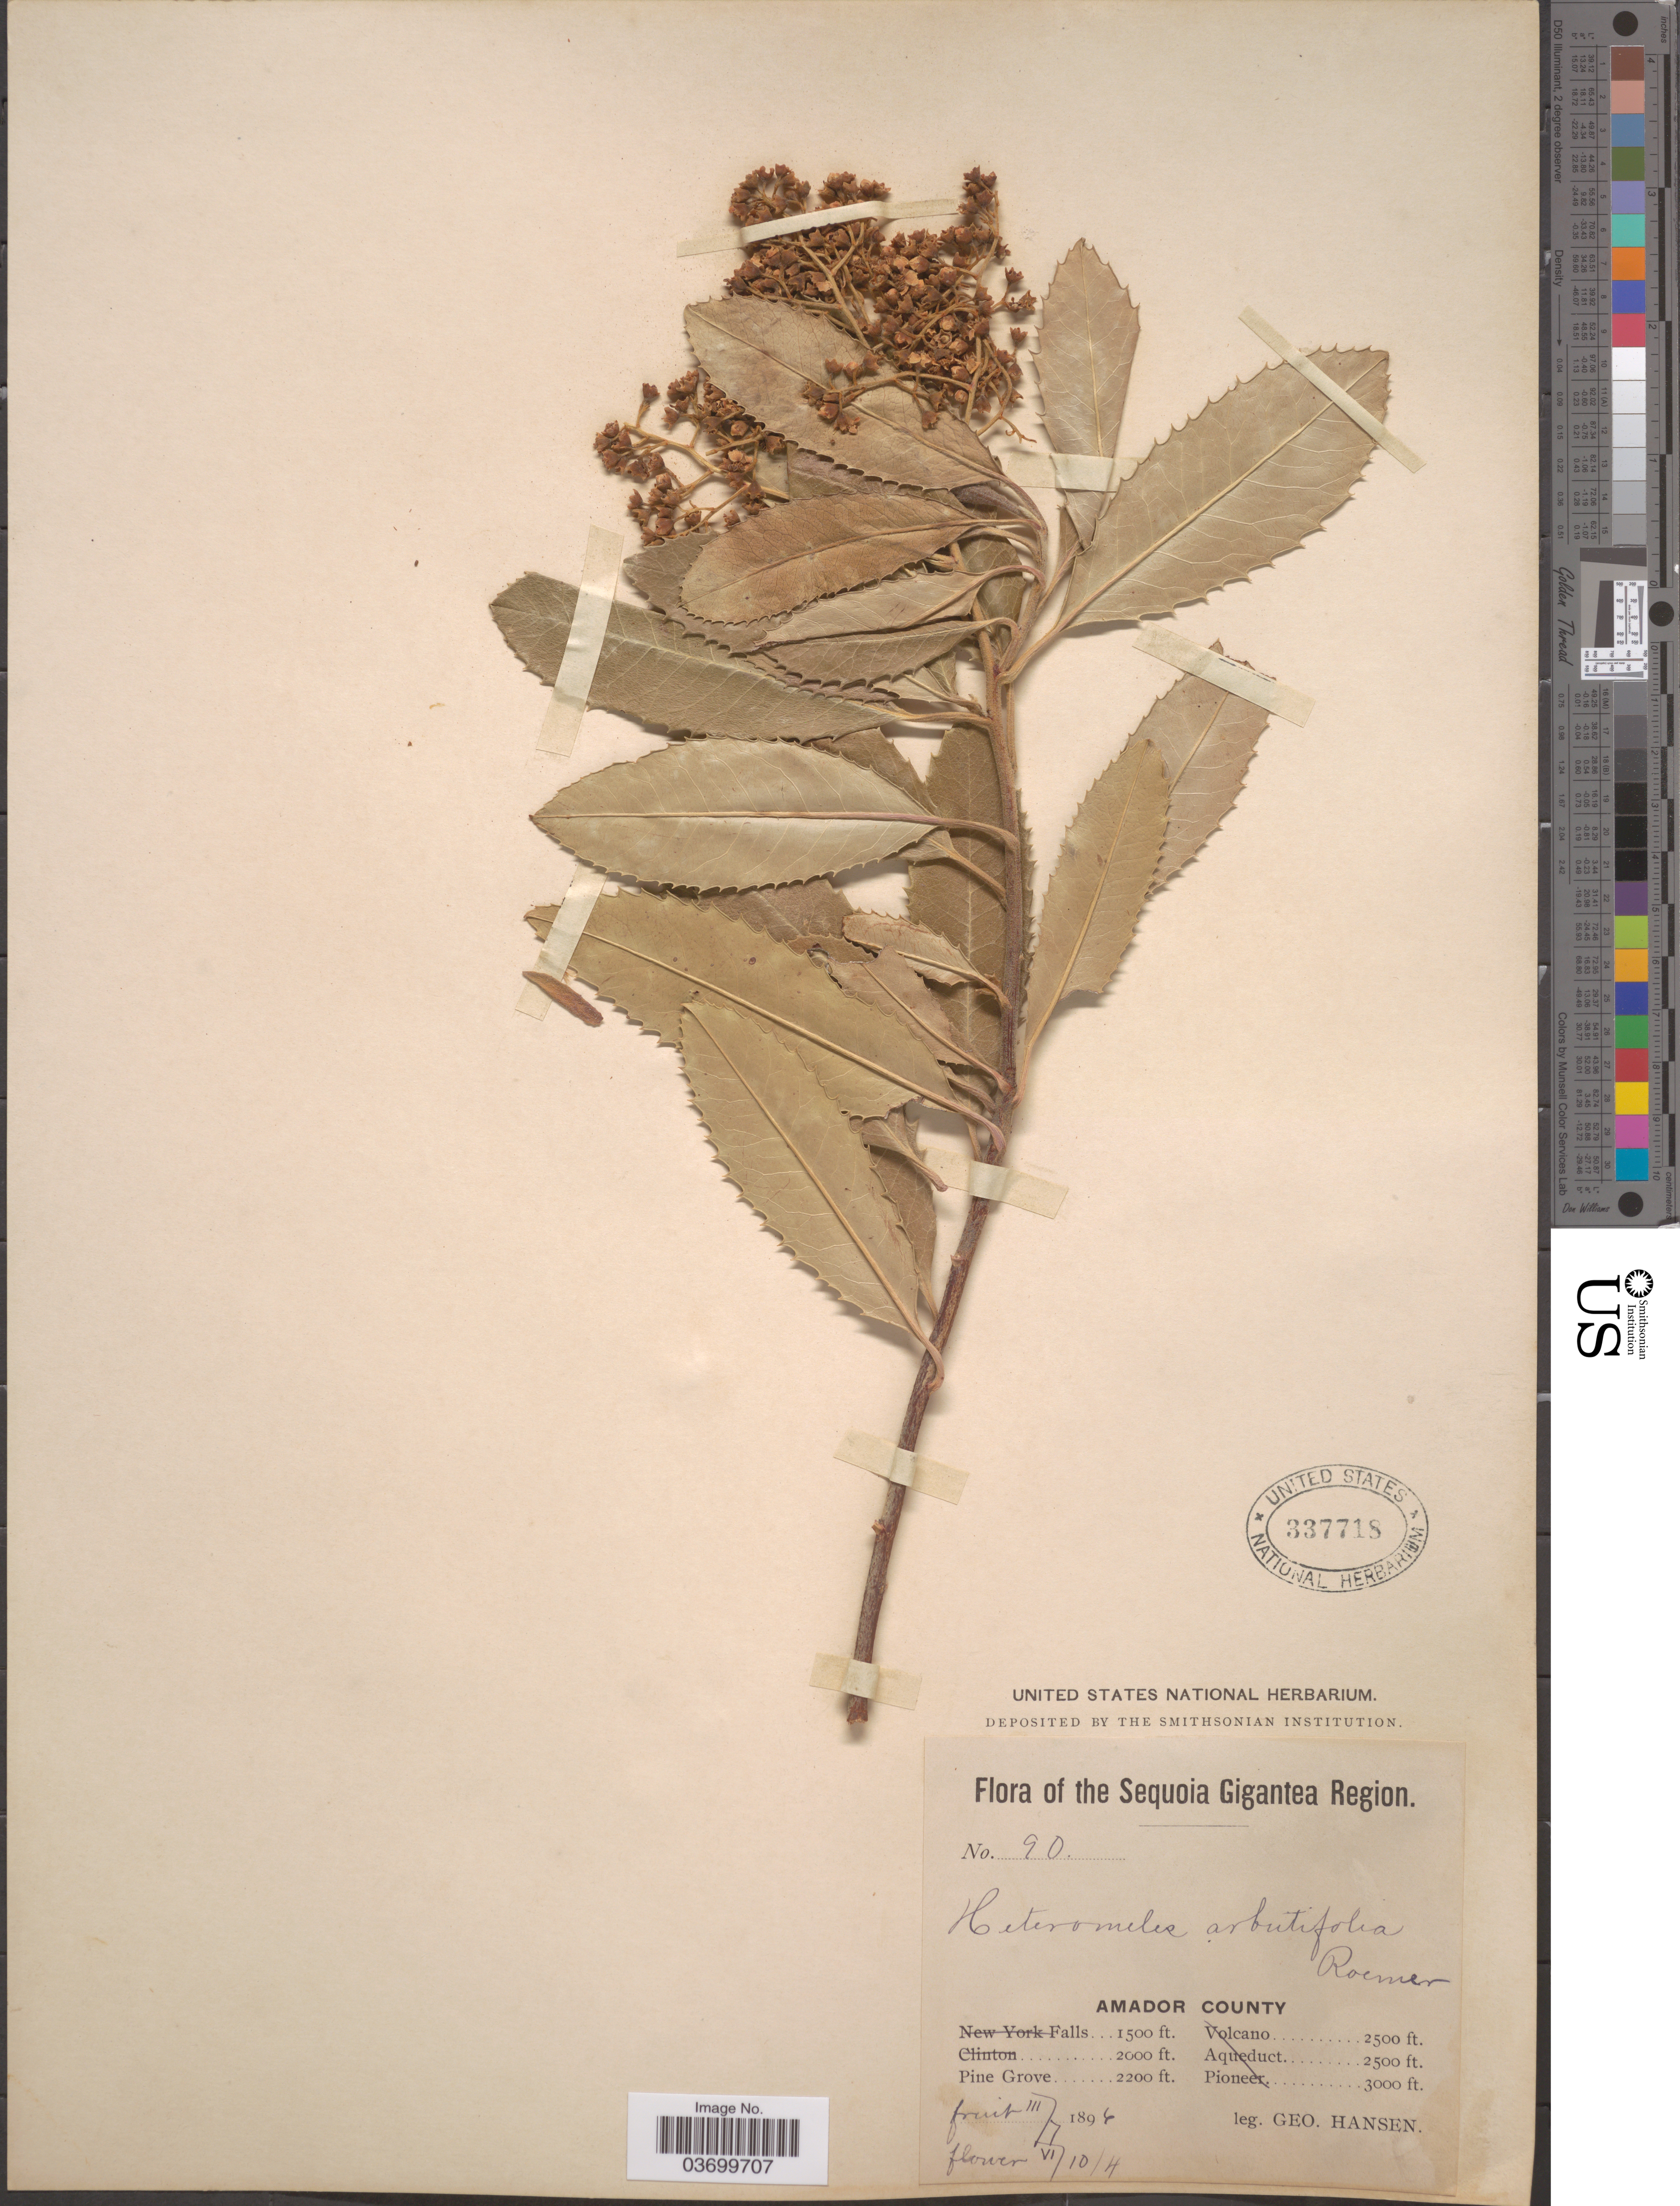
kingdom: Plantae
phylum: Tracheophyta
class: Magnoliopsida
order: Rosales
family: Rosaceae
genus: Heteromeles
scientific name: Heteromeles arbutifolia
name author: (Lindl.) Roemer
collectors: G. Hansen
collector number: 90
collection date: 1894-03-07/1894-06-10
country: United States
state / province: California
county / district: Amador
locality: The Sequoia Gigantea Region. Amador County. Pine Grove.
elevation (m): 671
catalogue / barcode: US 337718